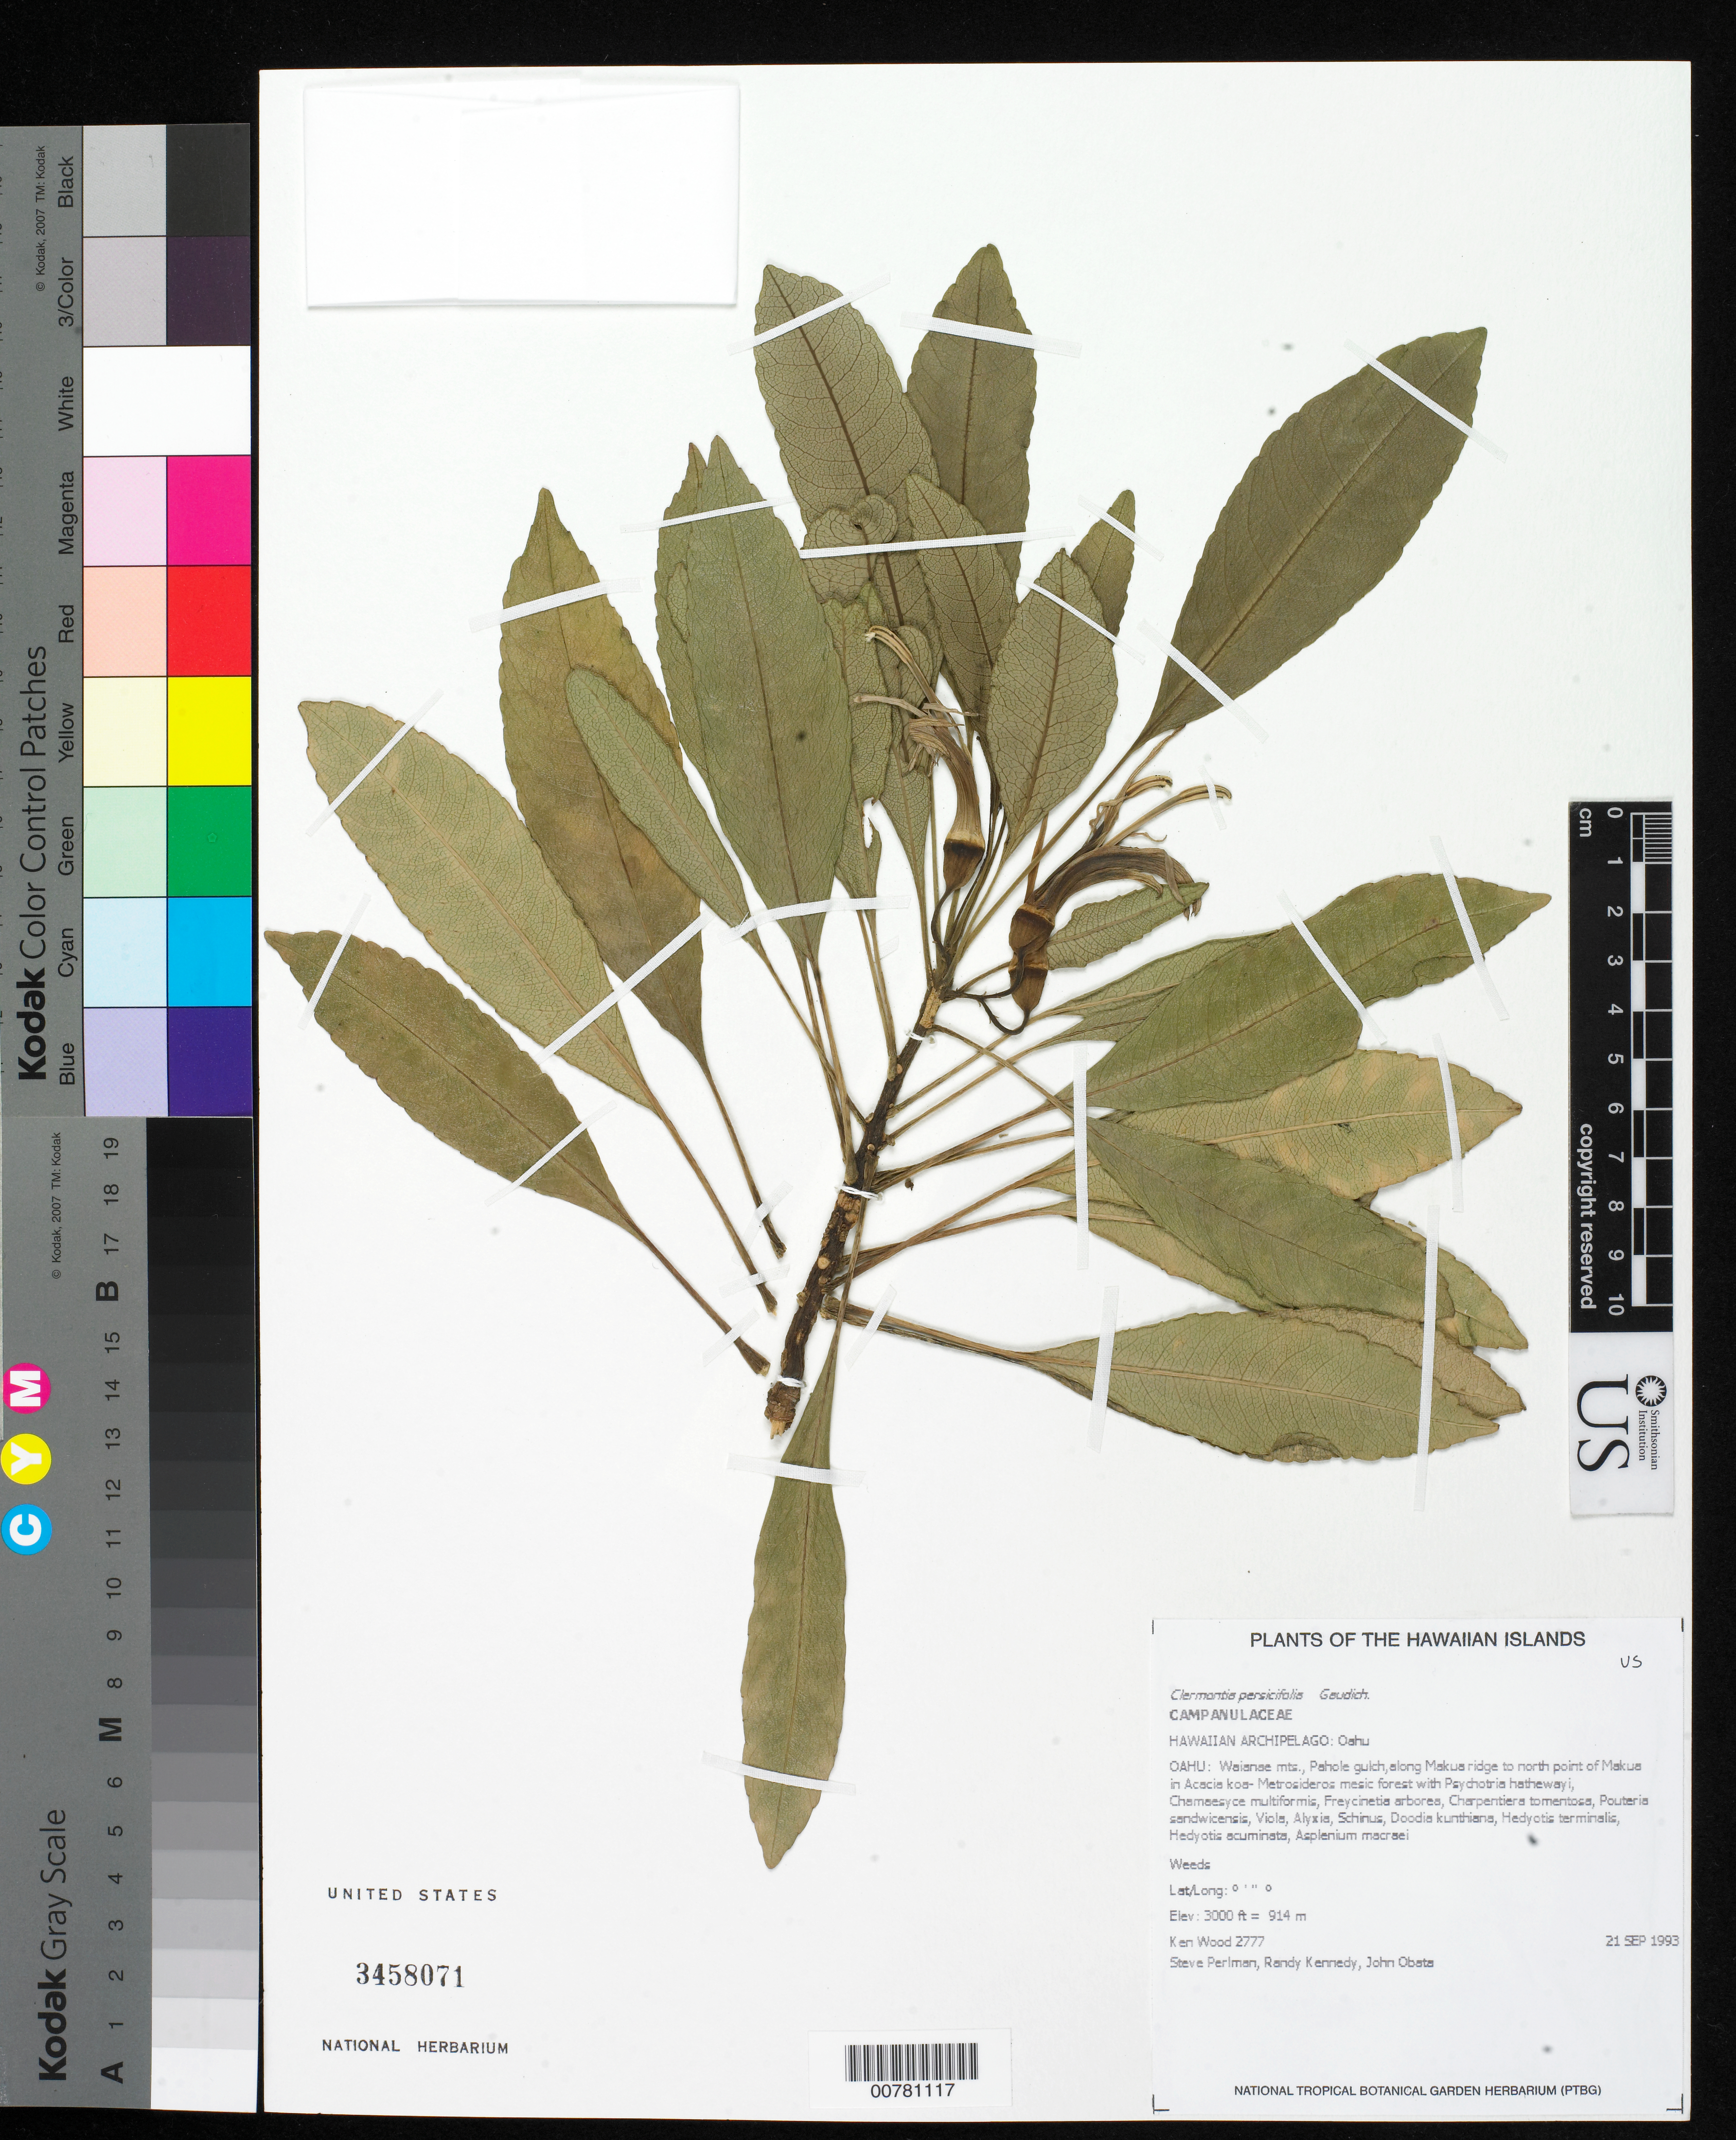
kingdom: Plantae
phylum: Tracheophyta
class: Magnoliopsida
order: Asterales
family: Campanulaceae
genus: Clermontia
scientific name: Clermontia persicifolia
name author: Gaudich.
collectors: K. R. Wood, S. P. Perlman, R. Kennedy & J. Obata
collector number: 2777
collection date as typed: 21 Sep 1993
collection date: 1993-09-21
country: United States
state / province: Hawaii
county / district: Honolulu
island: Oahu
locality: Waianae mountains, Pahole gulch, along Makua ridge to north point of Makua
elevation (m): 914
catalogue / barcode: US 3458071